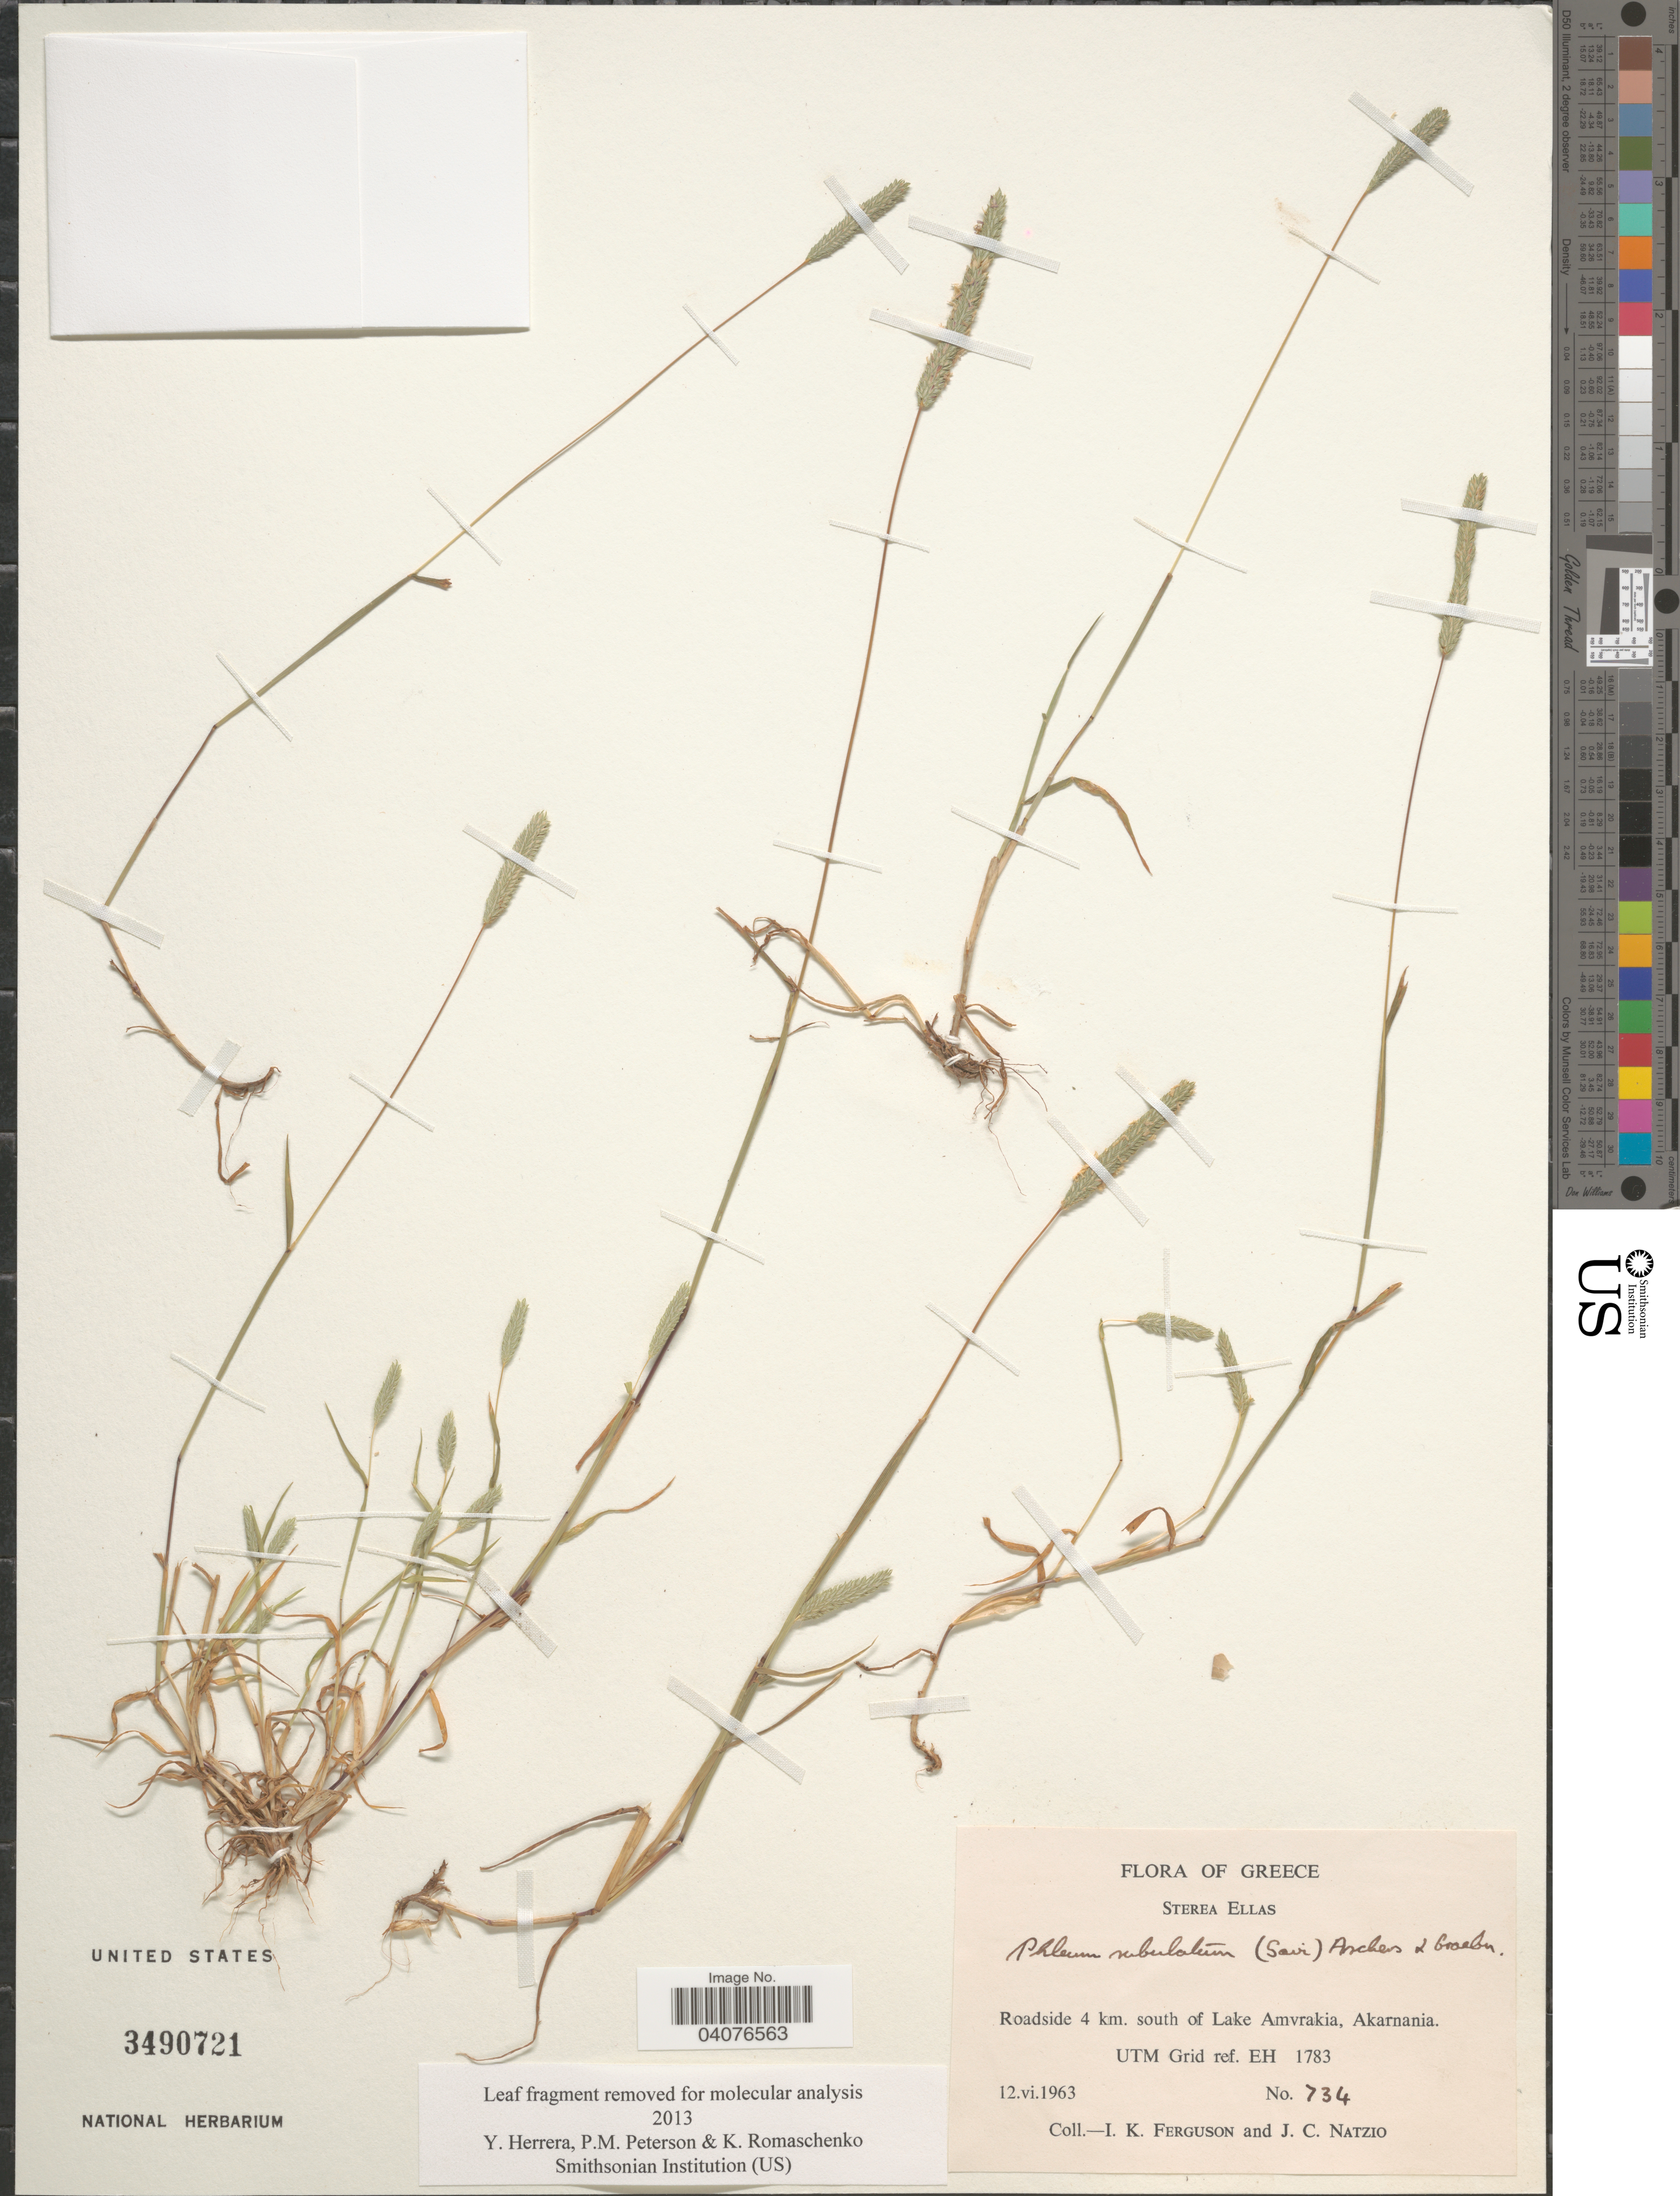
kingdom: Plantae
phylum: Tracheophyta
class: Liliopsida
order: Poales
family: Poaceae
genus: Phleum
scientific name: Phleum subulatum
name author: (Savi) Asch. & Graeb.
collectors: I. K. Ferguson & J. Natzio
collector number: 734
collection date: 1963-06-12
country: Greece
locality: Sterea Ellas. Roadside 4 km. south of Lake Amvrakia, Akarnania. UTM Grid ref. EH 1783.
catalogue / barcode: US 3490721